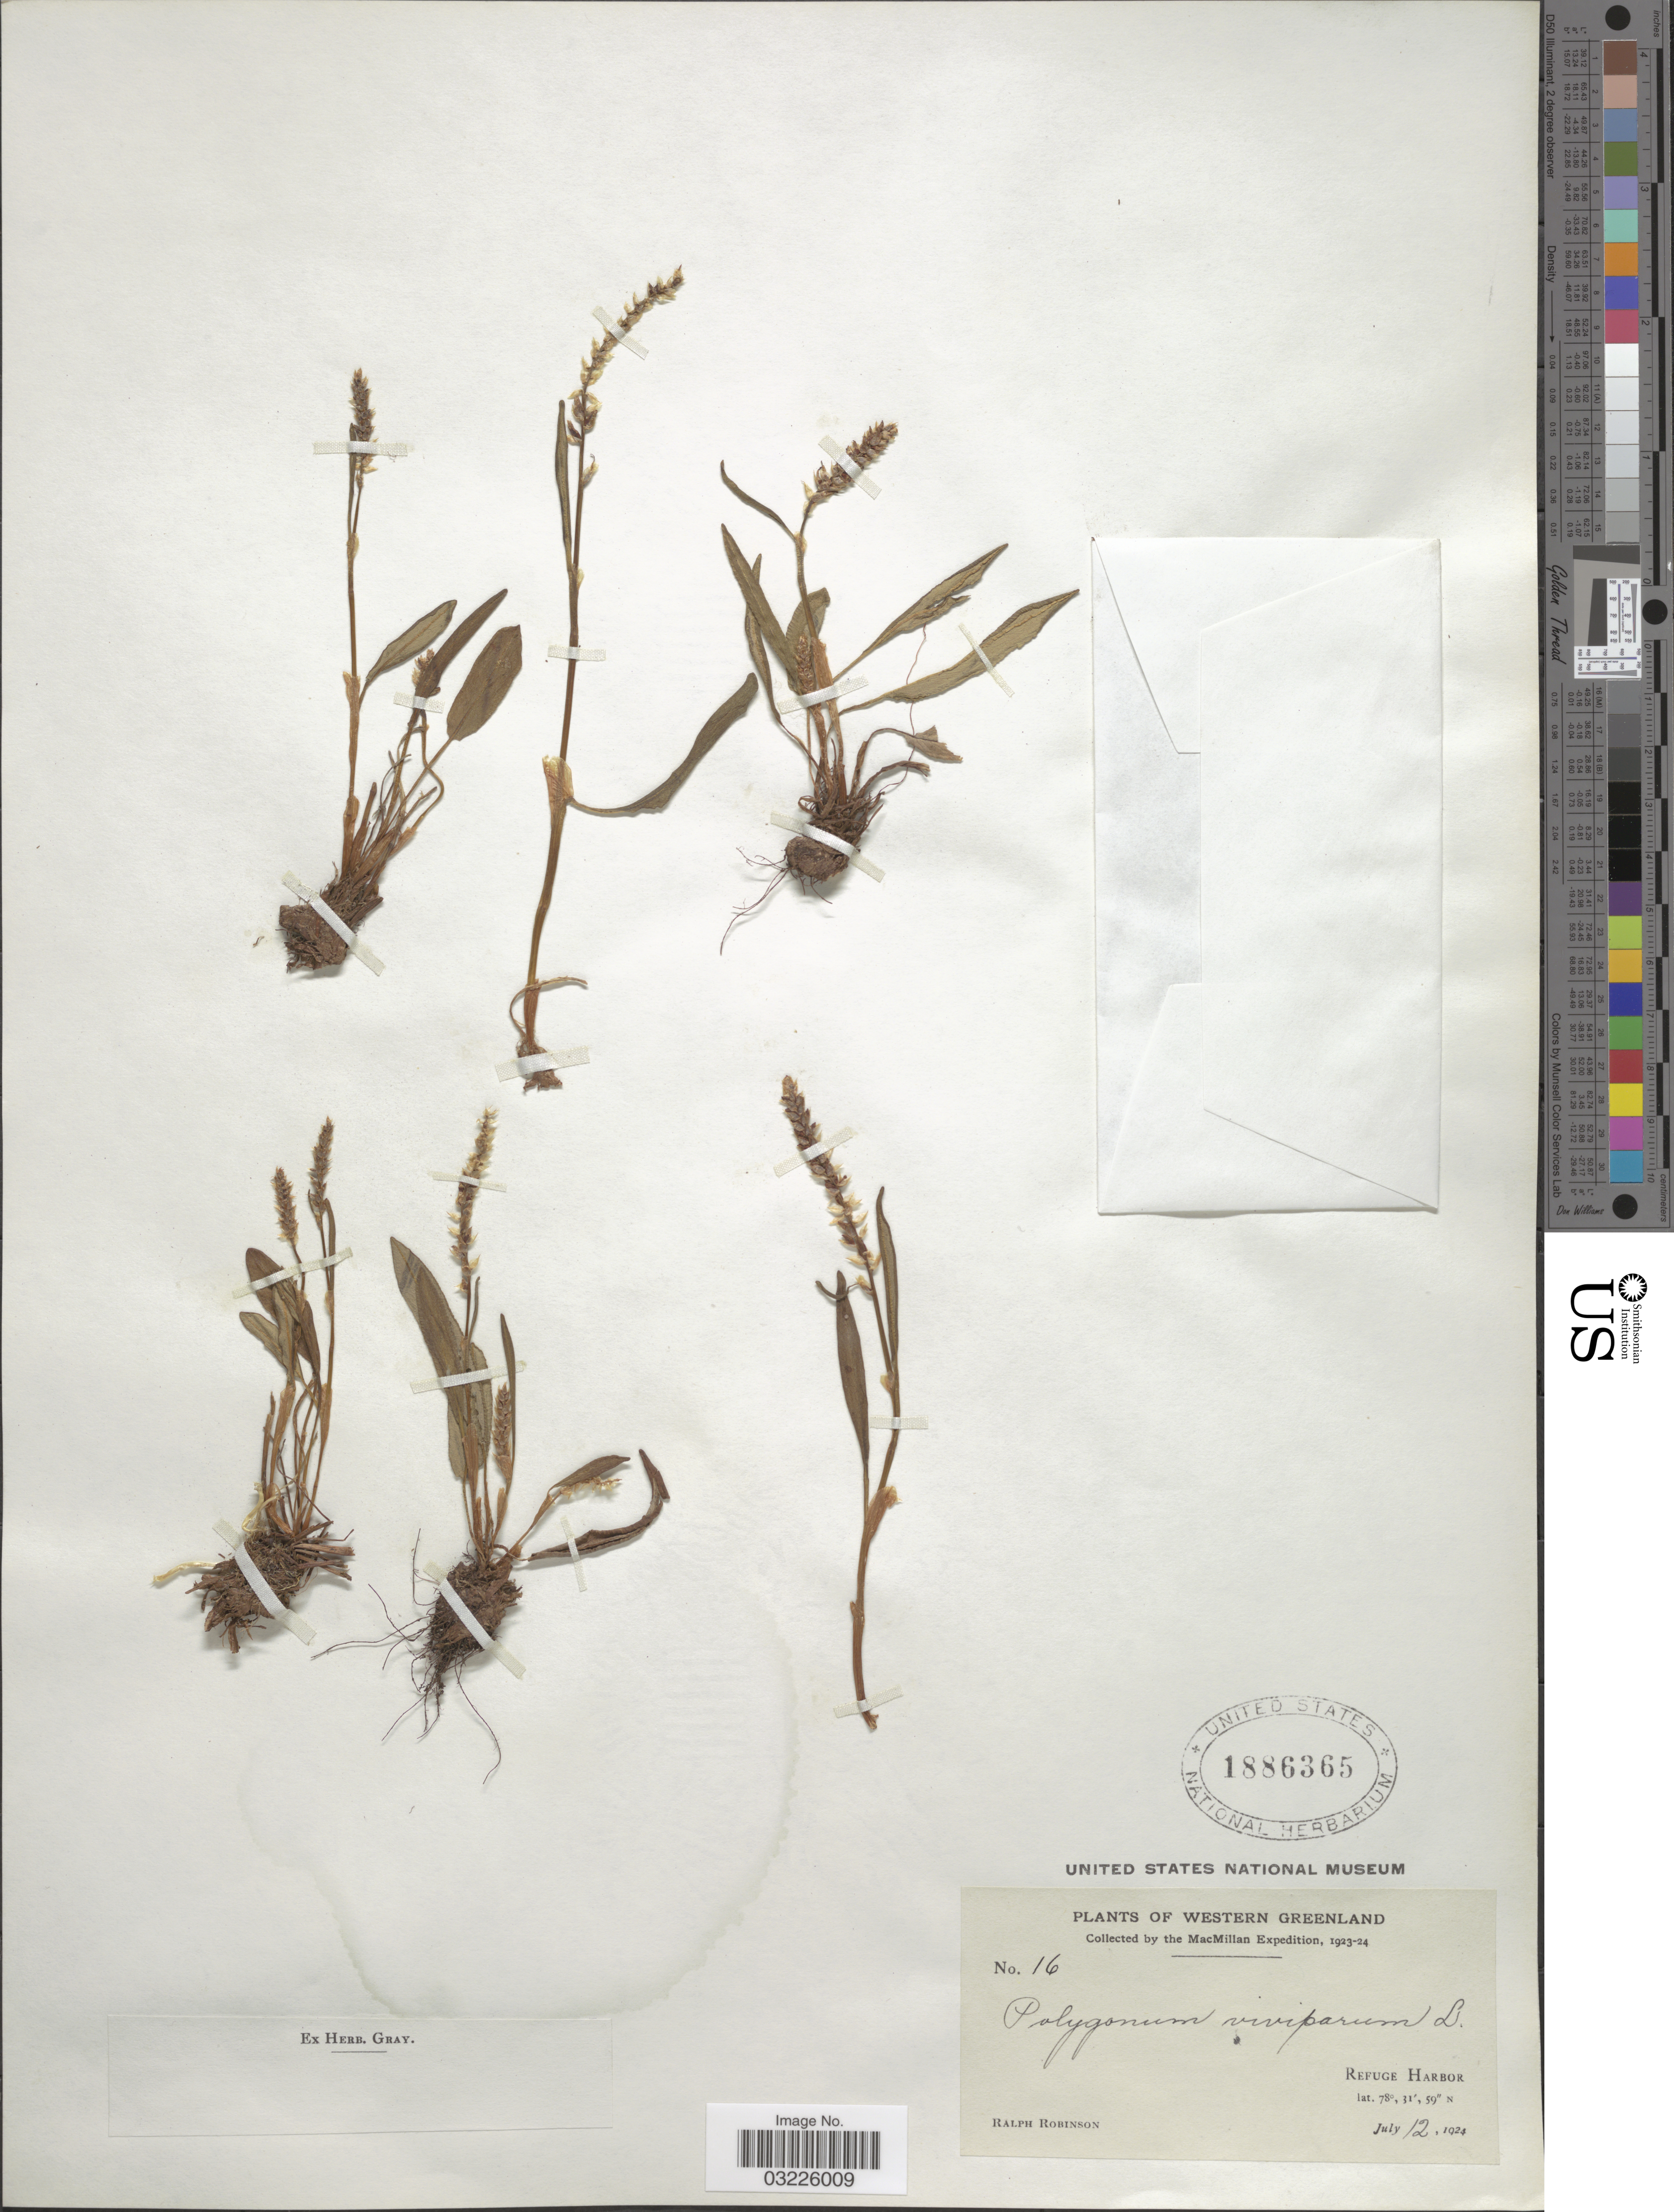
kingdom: Plantae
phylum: Tracheophyta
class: Magnoliopsida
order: Caryophyllales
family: Polygonaceae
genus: Bistorta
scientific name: Bistorta vivipara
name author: (L.) Delarbre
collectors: R. Robinson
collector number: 16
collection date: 1924-07-12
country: Greenland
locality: Western Greenland. Refuge Harbor.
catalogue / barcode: US 1886365